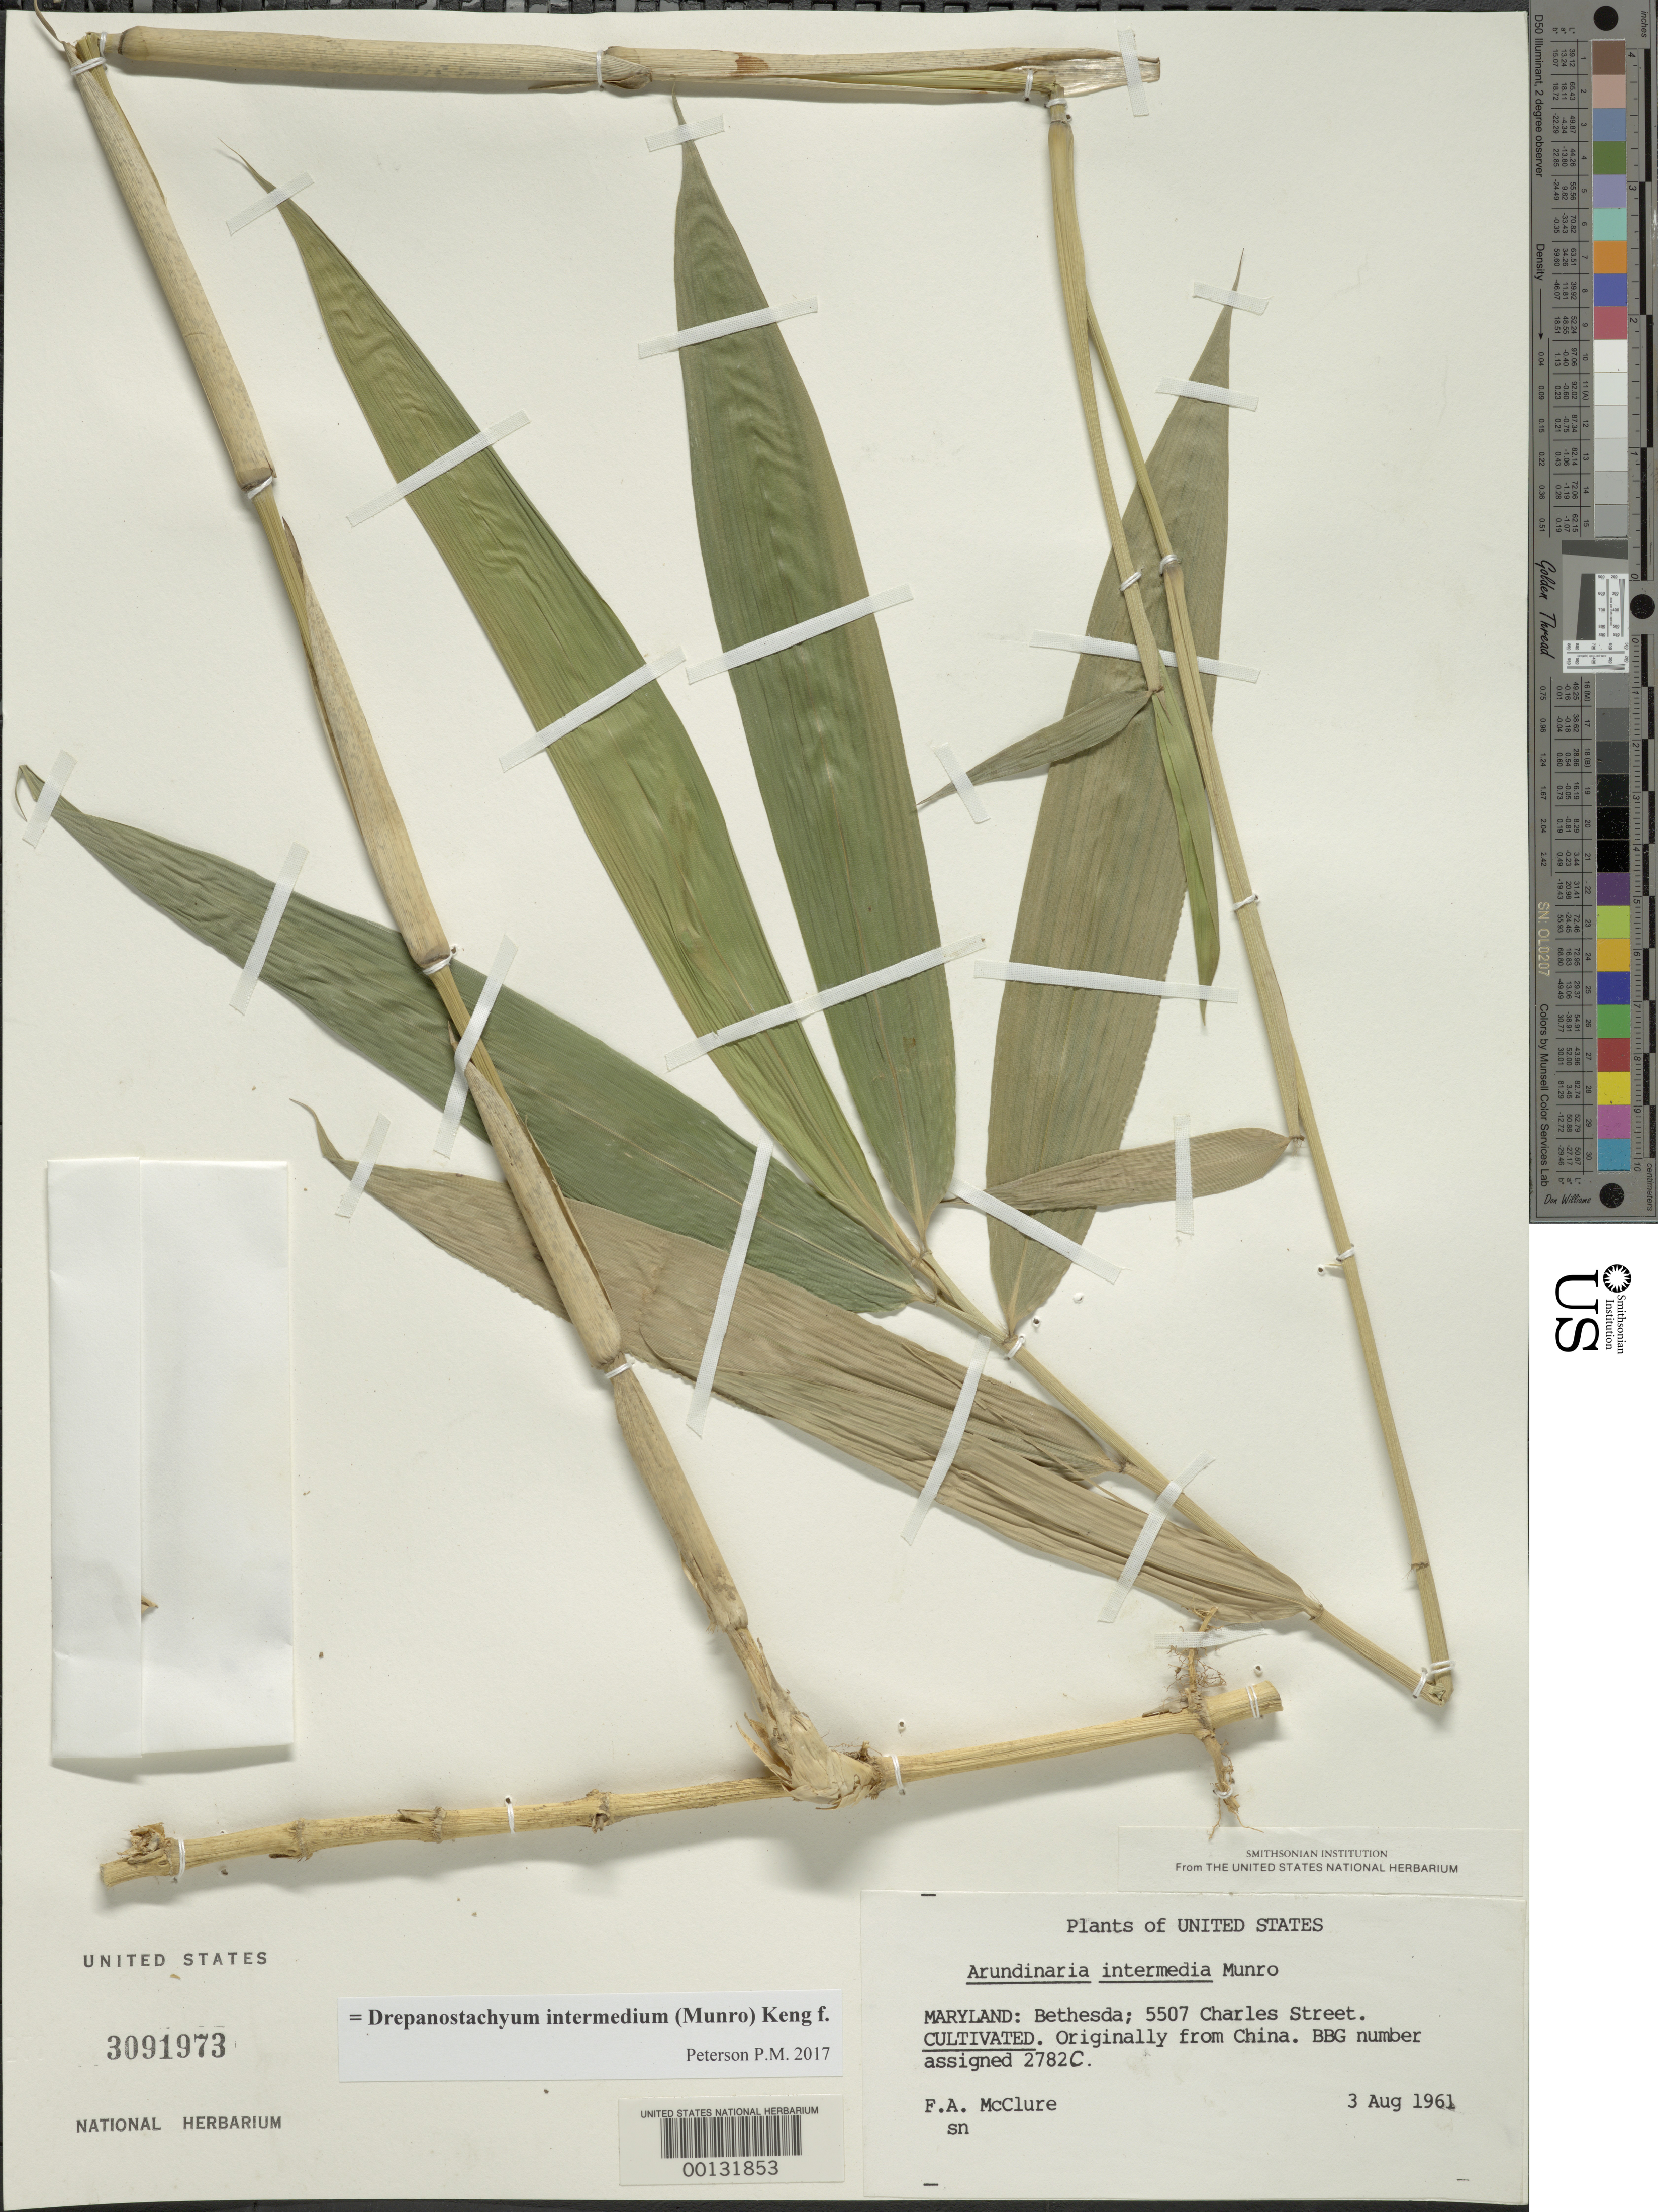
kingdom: Plantae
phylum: Tracheophyta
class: Liliopsida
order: Poales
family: Poaceae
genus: Arundinaria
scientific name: Arundinaria intermedia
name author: Munro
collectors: F. A. McClure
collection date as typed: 03 Aug 1961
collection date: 1961-08-03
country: United States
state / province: Maryland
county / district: Montgomery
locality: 5507 Charles Street, Bethesda (McClure's garden)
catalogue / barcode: US 3091973